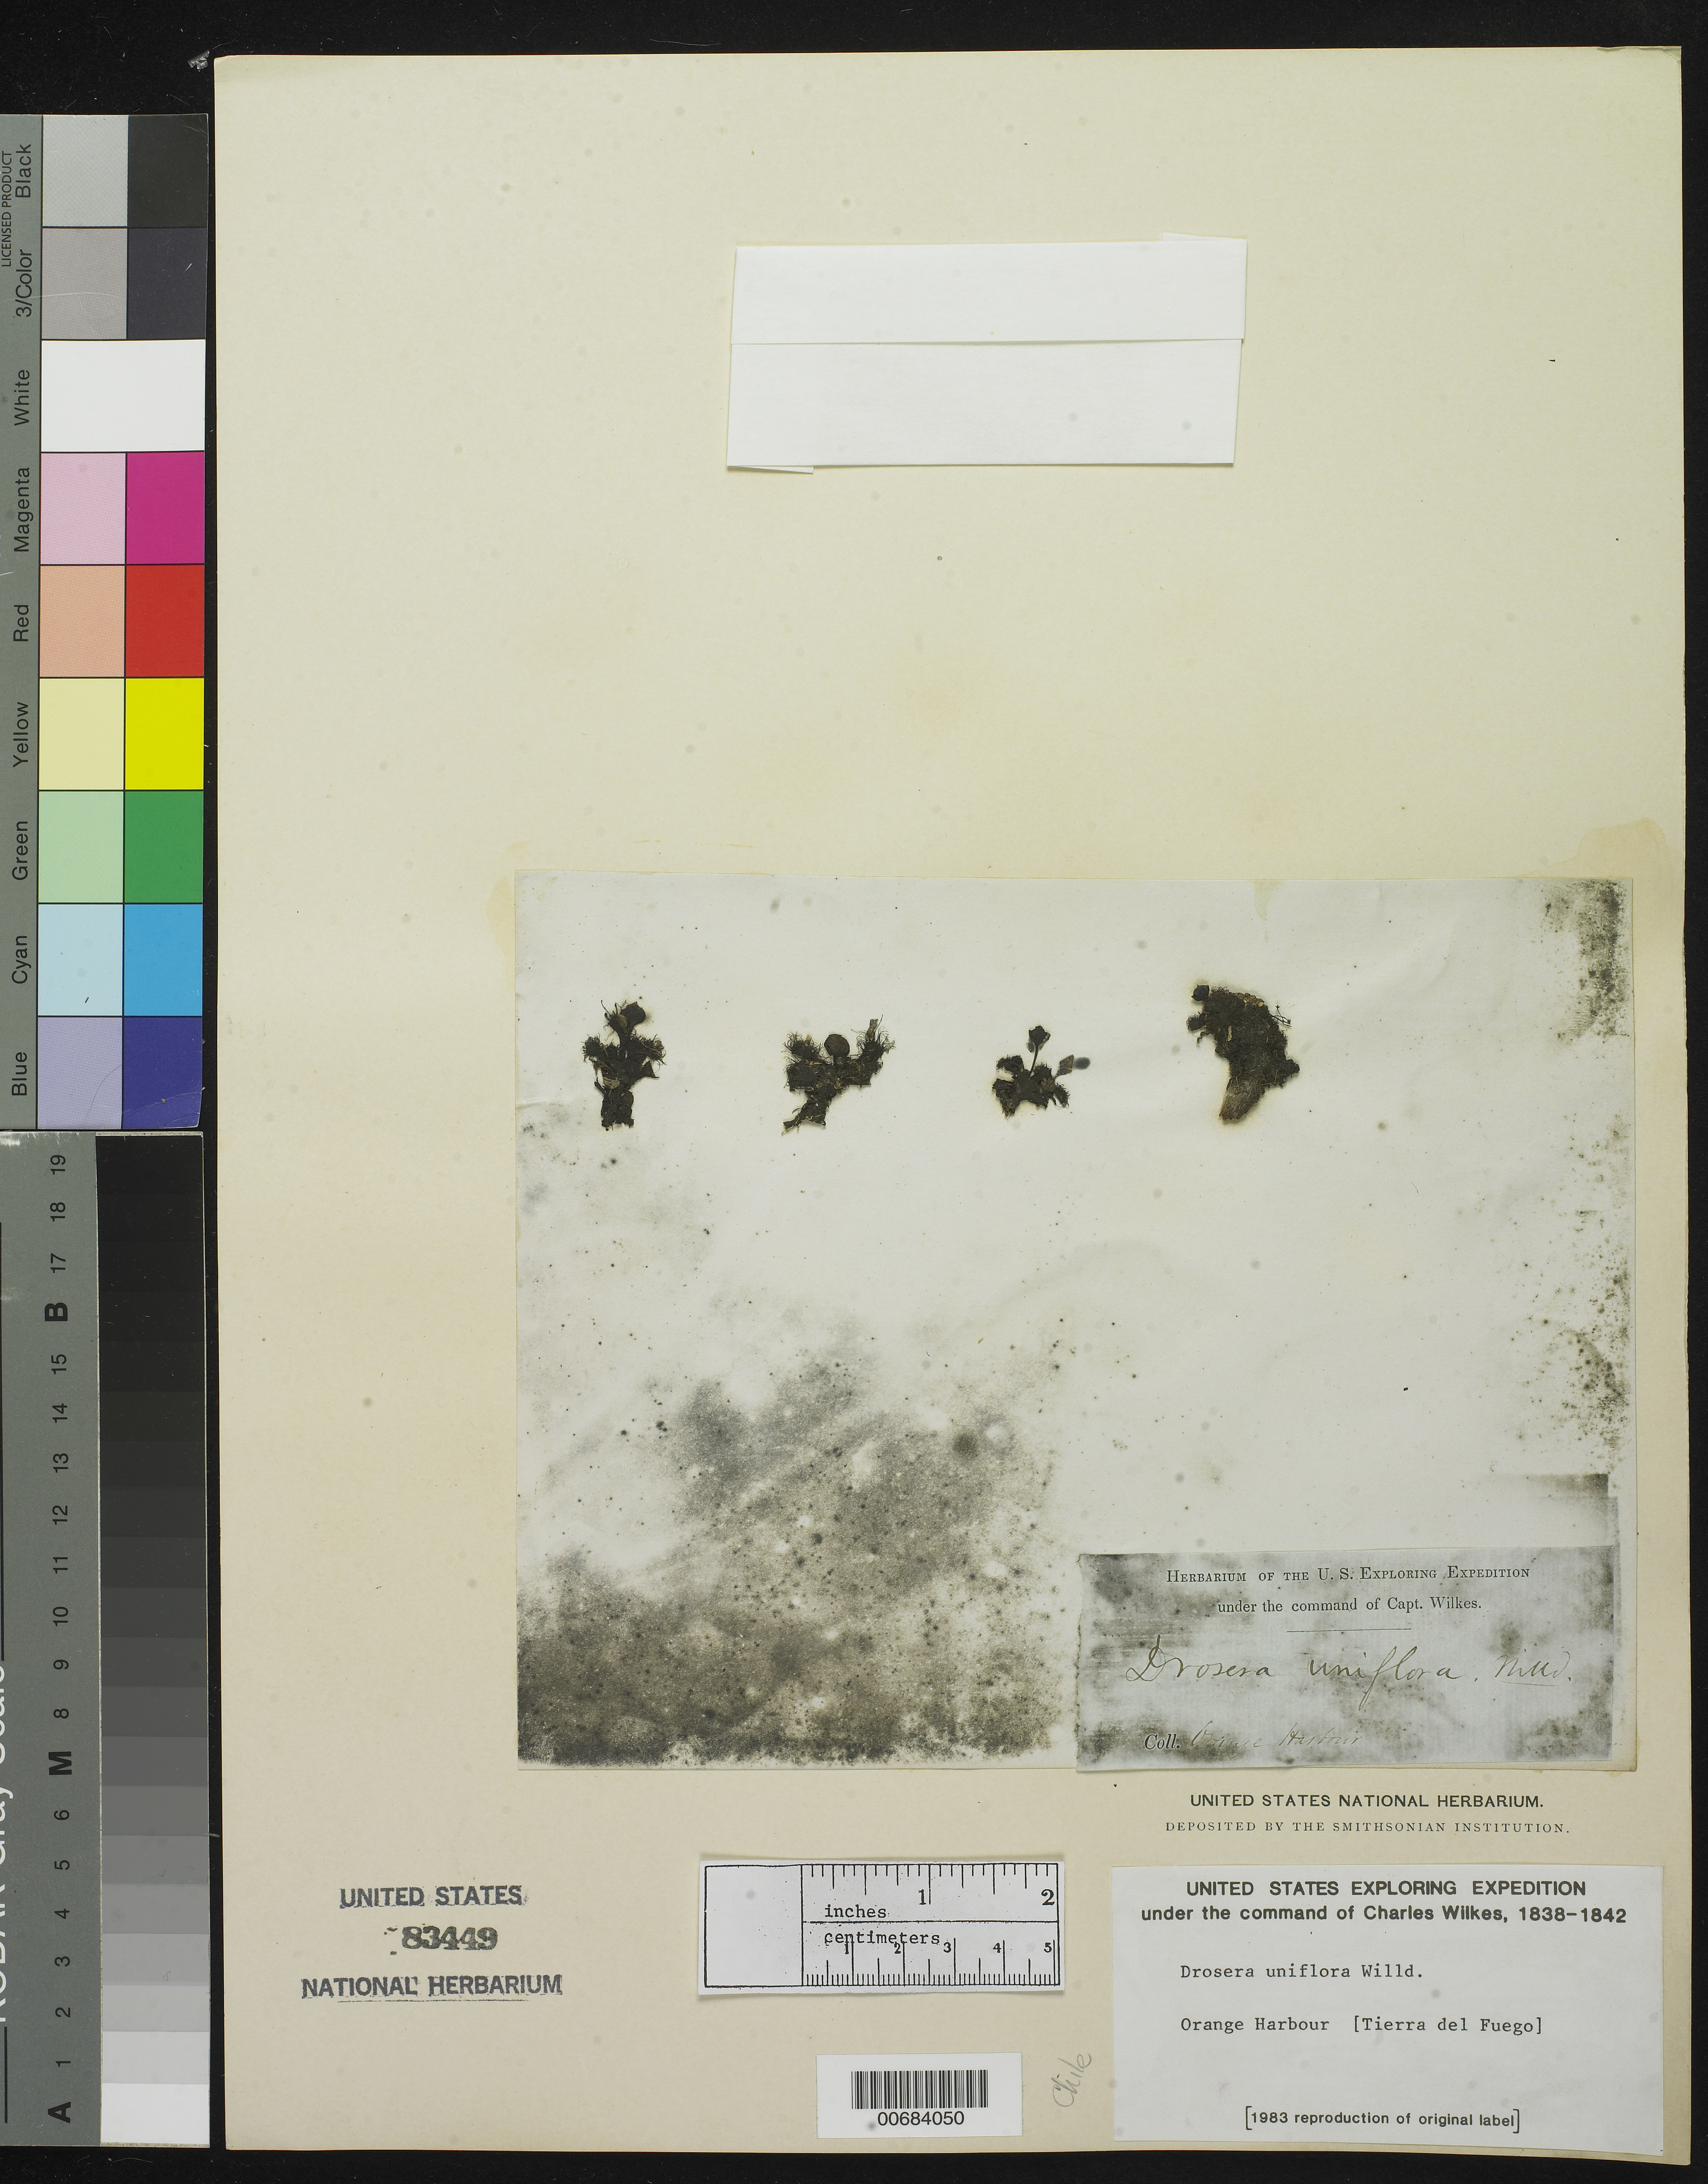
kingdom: Plantae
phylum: Tracheophyta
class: Magnoliopsida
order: Caryophyllales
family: Droseraceae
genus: Drosera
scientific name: Drosera uniflora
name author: Willd.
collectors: Wilkes Explor. Exped.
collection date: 1838/1842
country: Argentina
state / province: Tierra del Fuego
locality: Orange Harbour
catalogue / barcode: US 83449